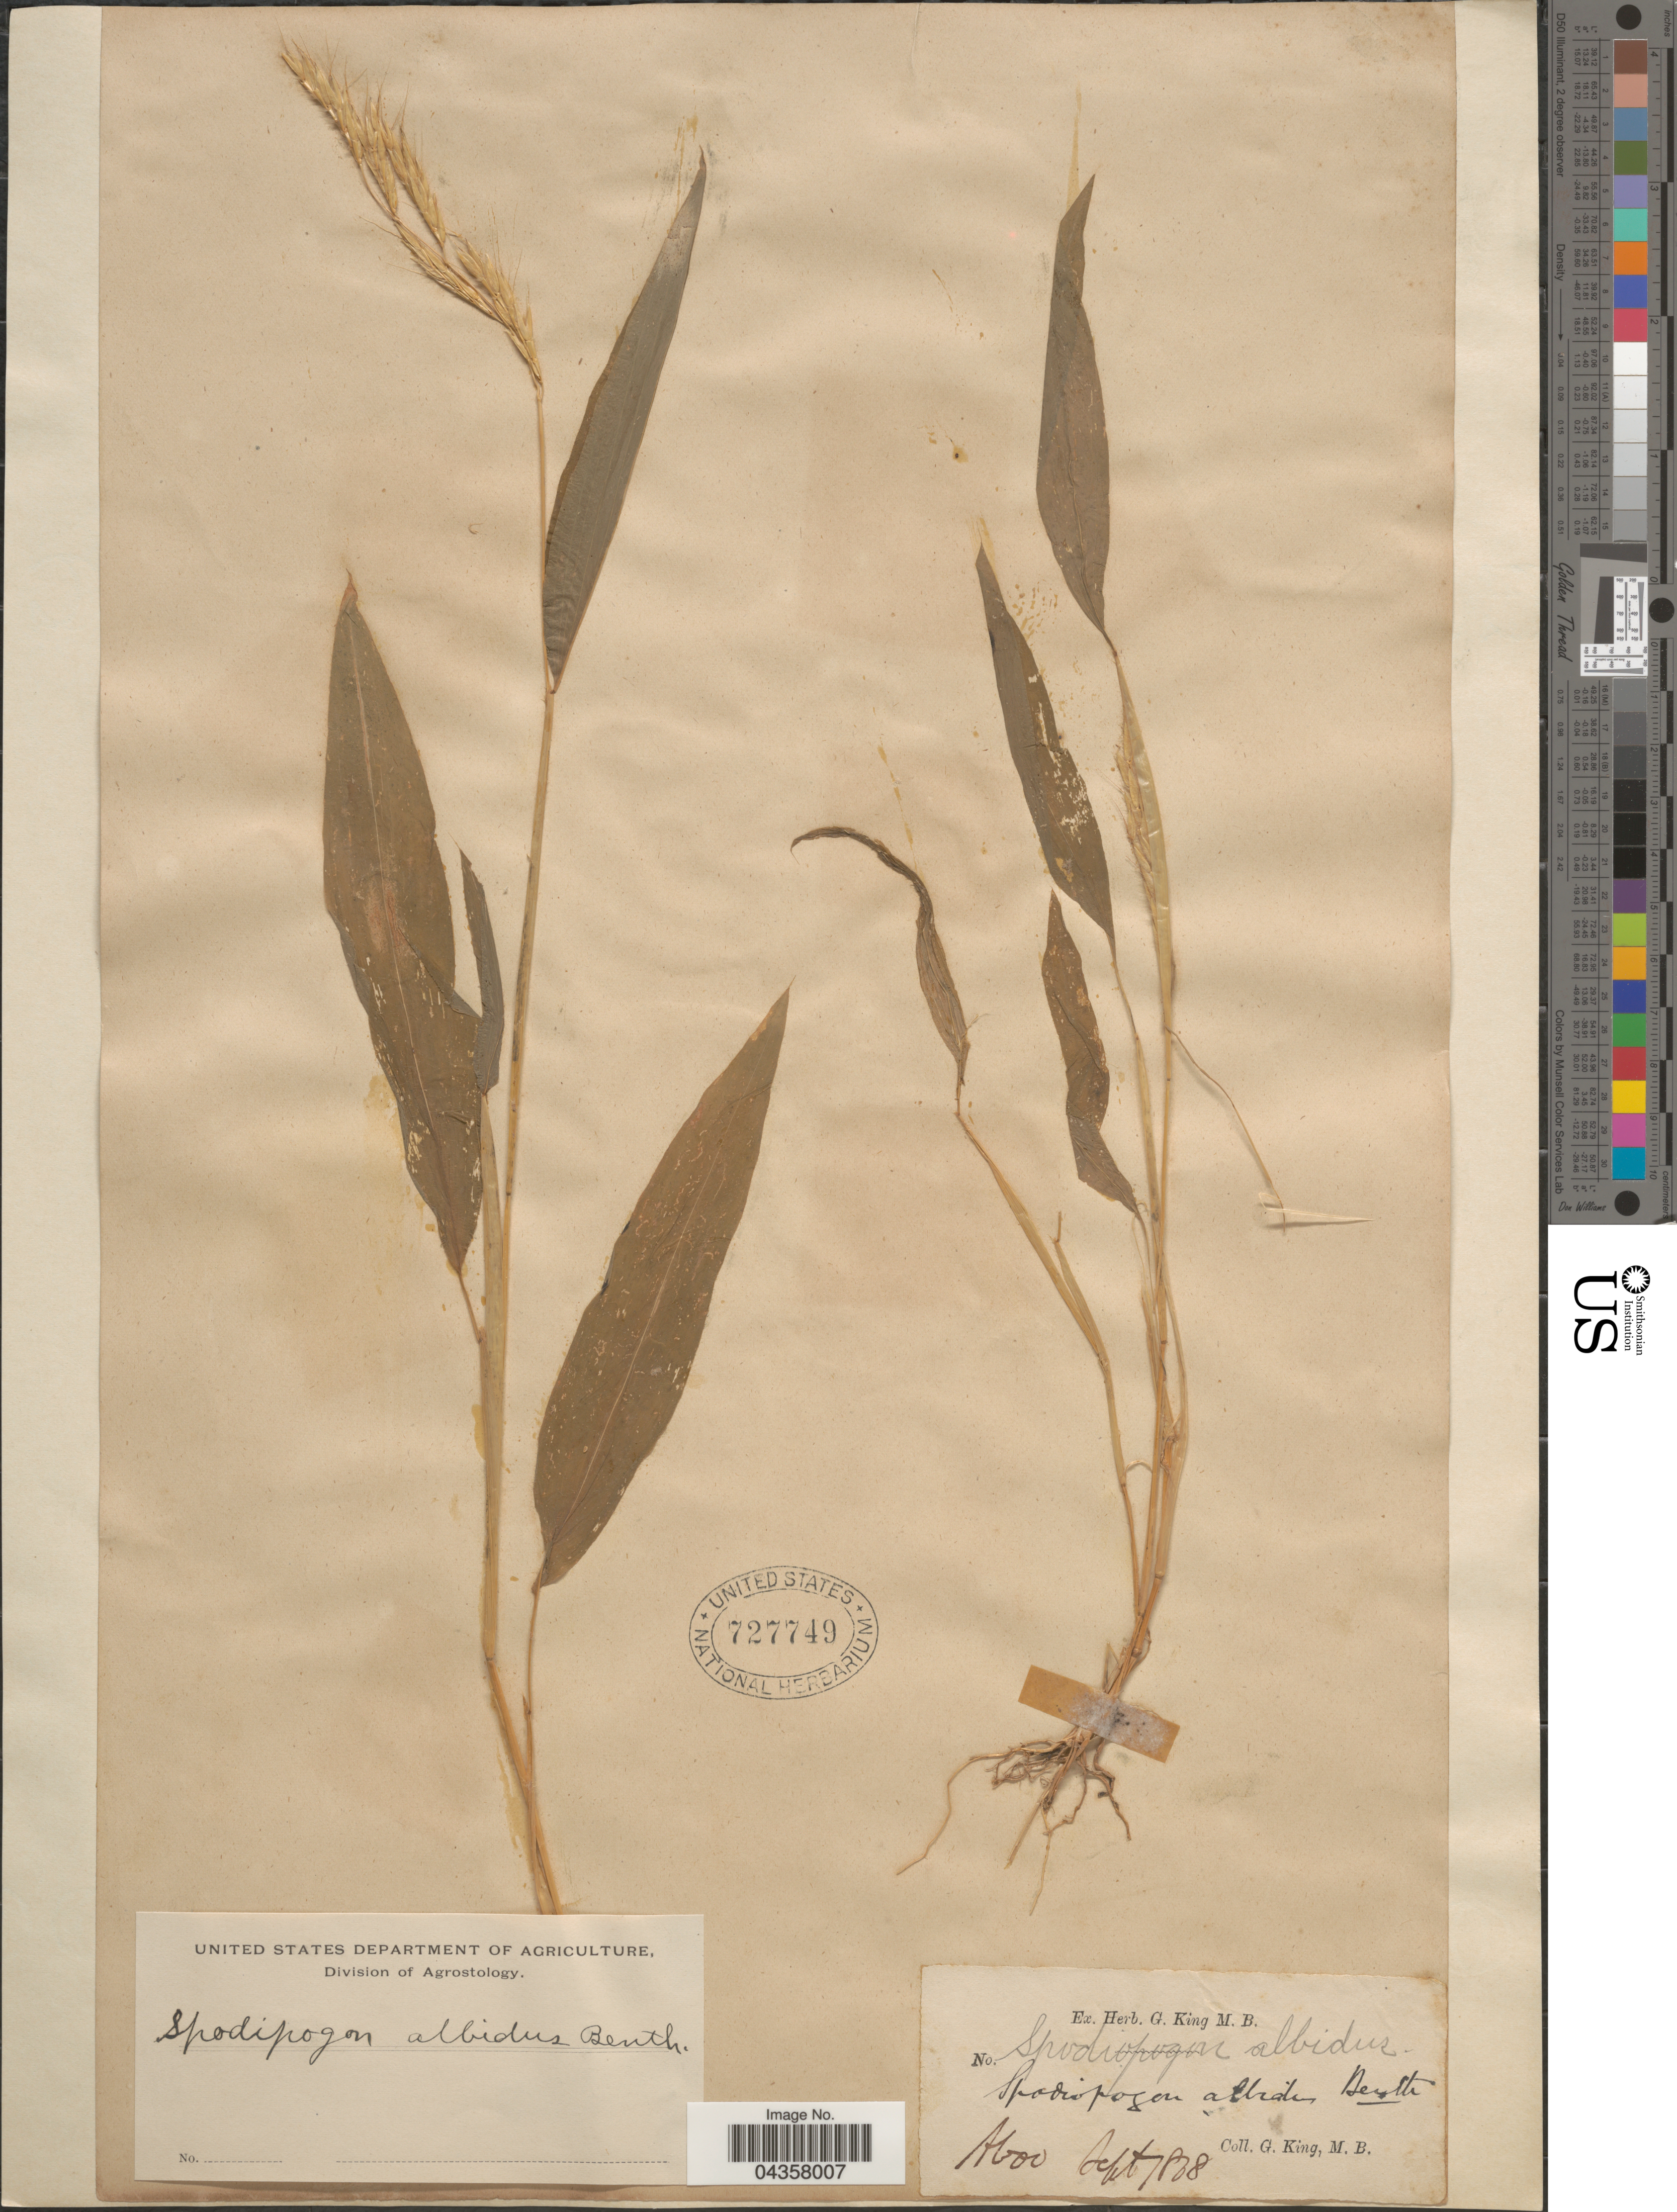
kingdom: Plantae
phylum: Tracheophyta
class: Liliopsida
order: Poales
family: Poaceae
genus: Spodiopogon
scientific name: Spodiopogon rhizophorus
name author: (Steud.) Pilg.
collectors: G. King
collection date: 1868-09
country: India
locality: Aboo.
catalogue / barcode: US 727749